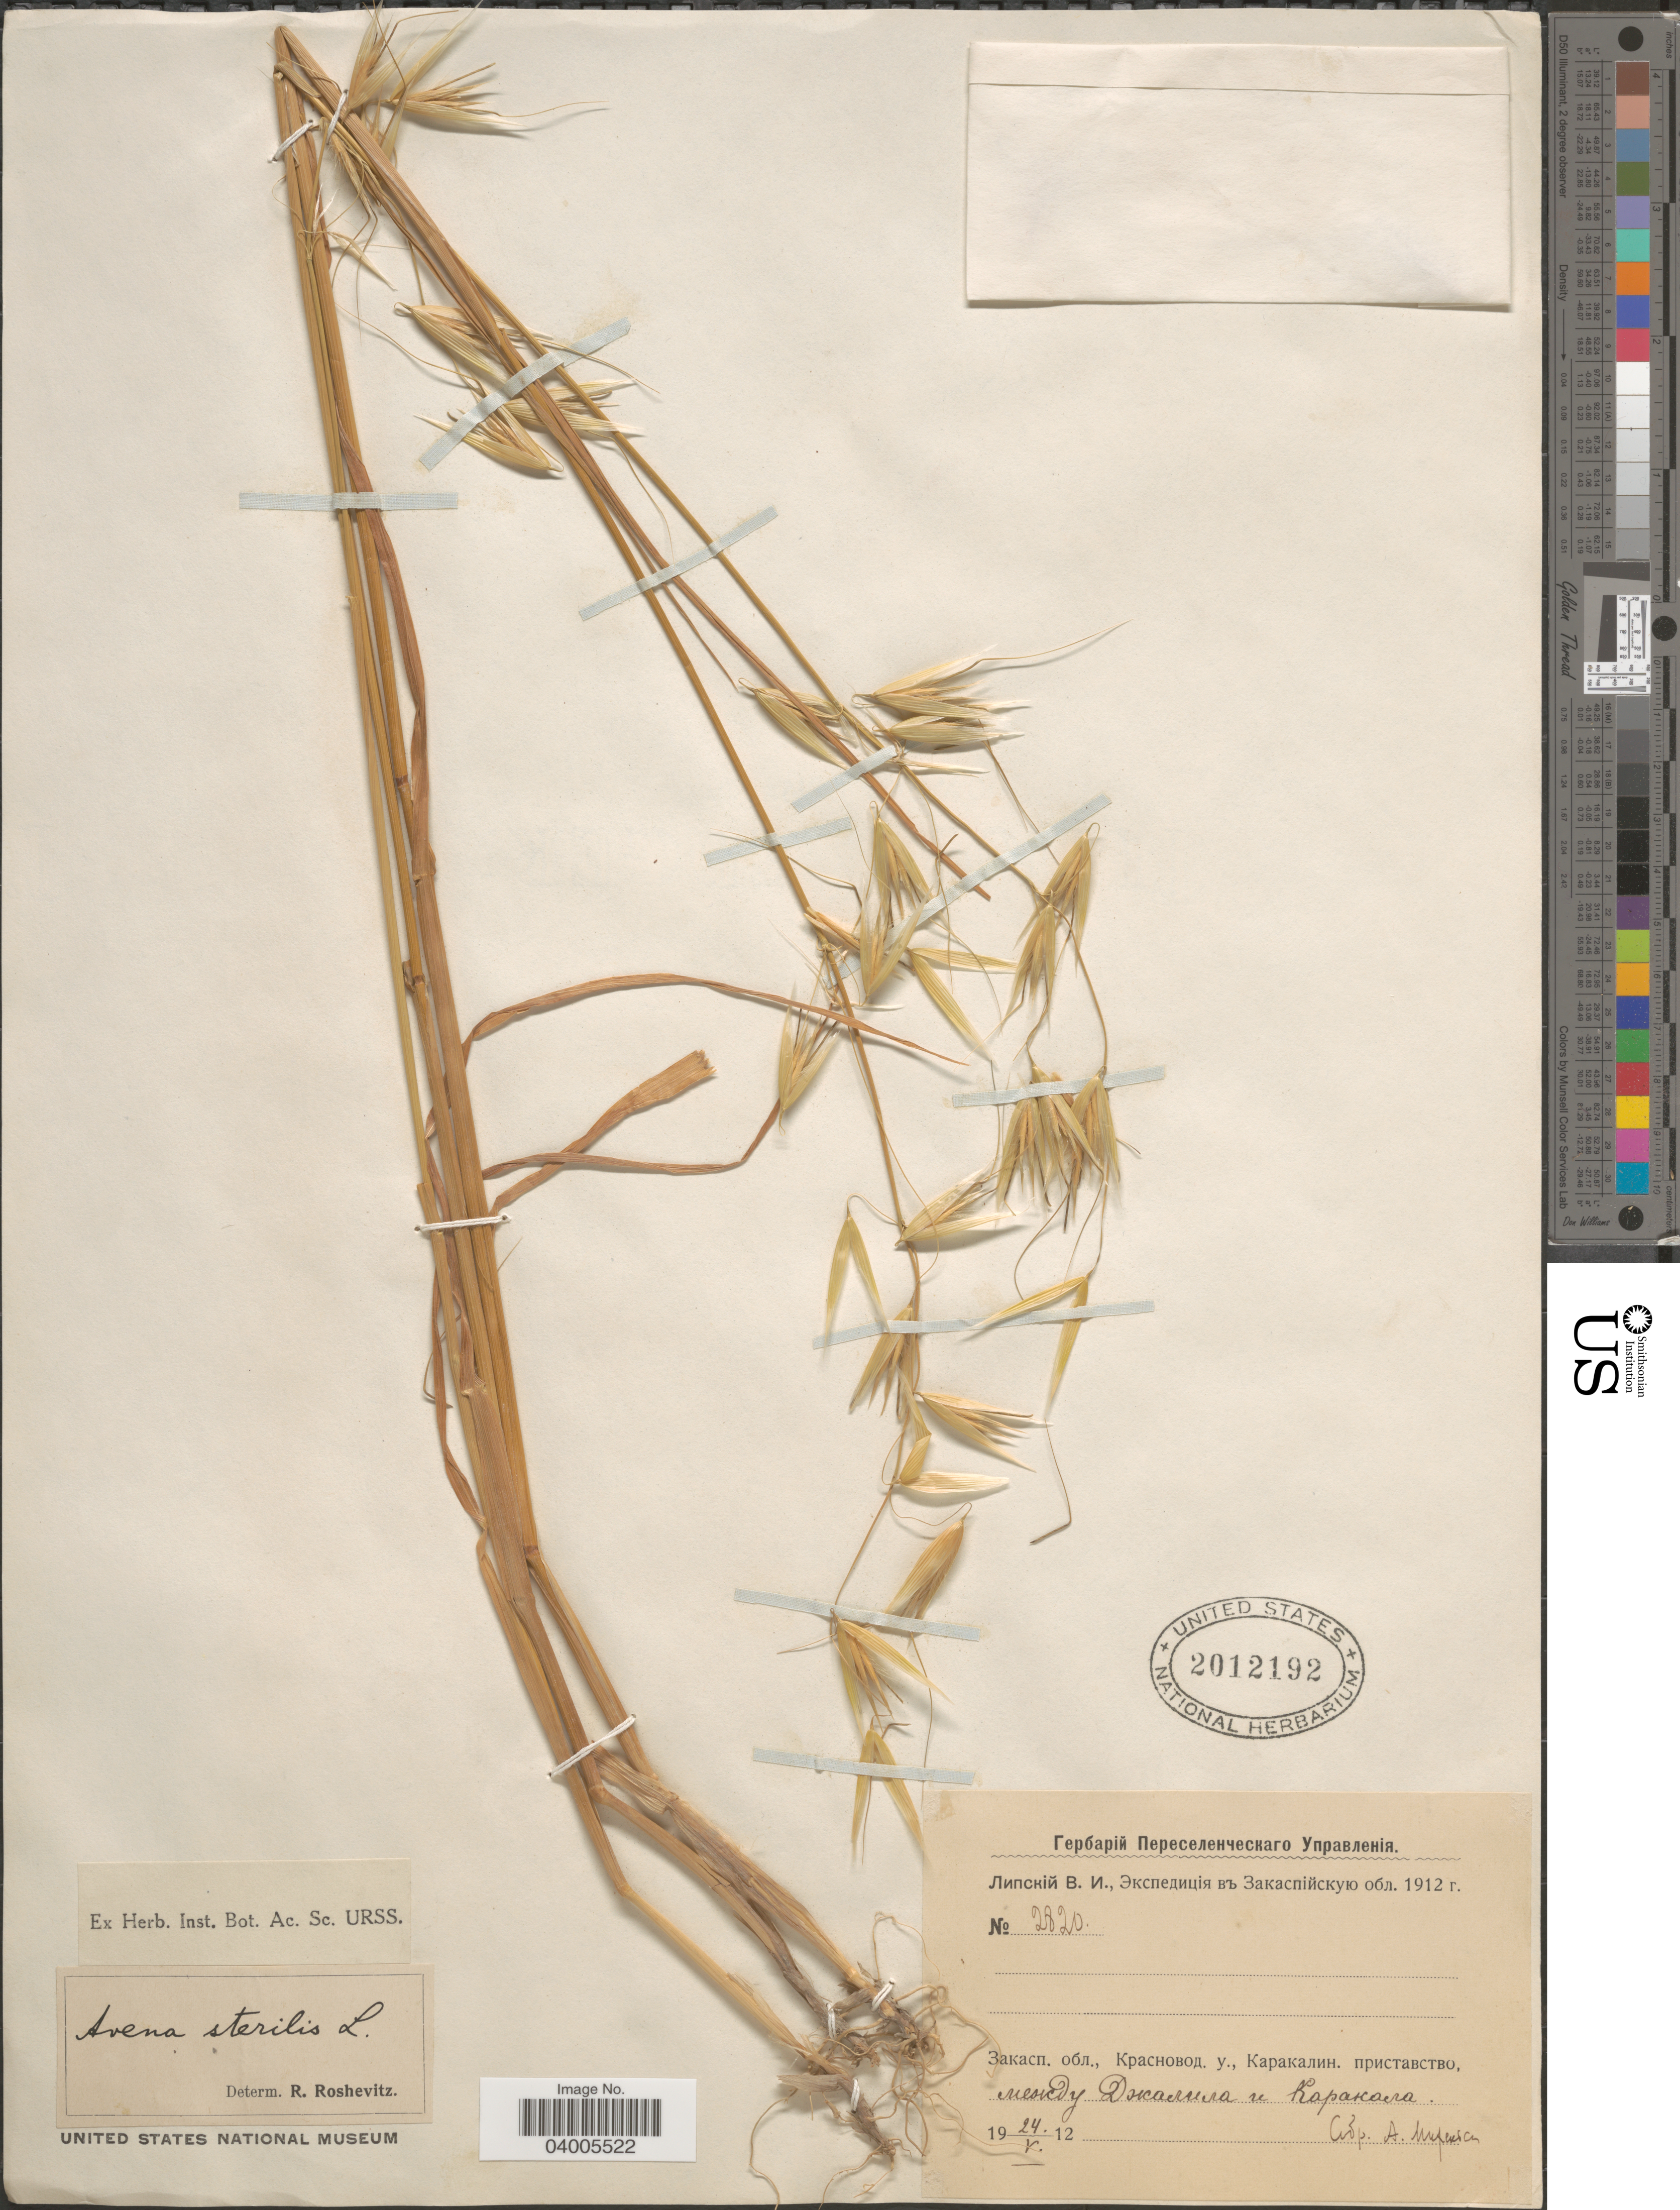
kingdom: Plantae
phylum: Tracheophyta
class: Liliopsida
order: Poales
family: Poaceae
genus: Avena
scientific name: Avena sterilis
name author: L.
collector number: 2820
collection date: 1912-05-24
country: Turkmenistan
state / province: Ahal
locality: Between Dzhalil and Karakala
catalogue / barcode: US 2012192